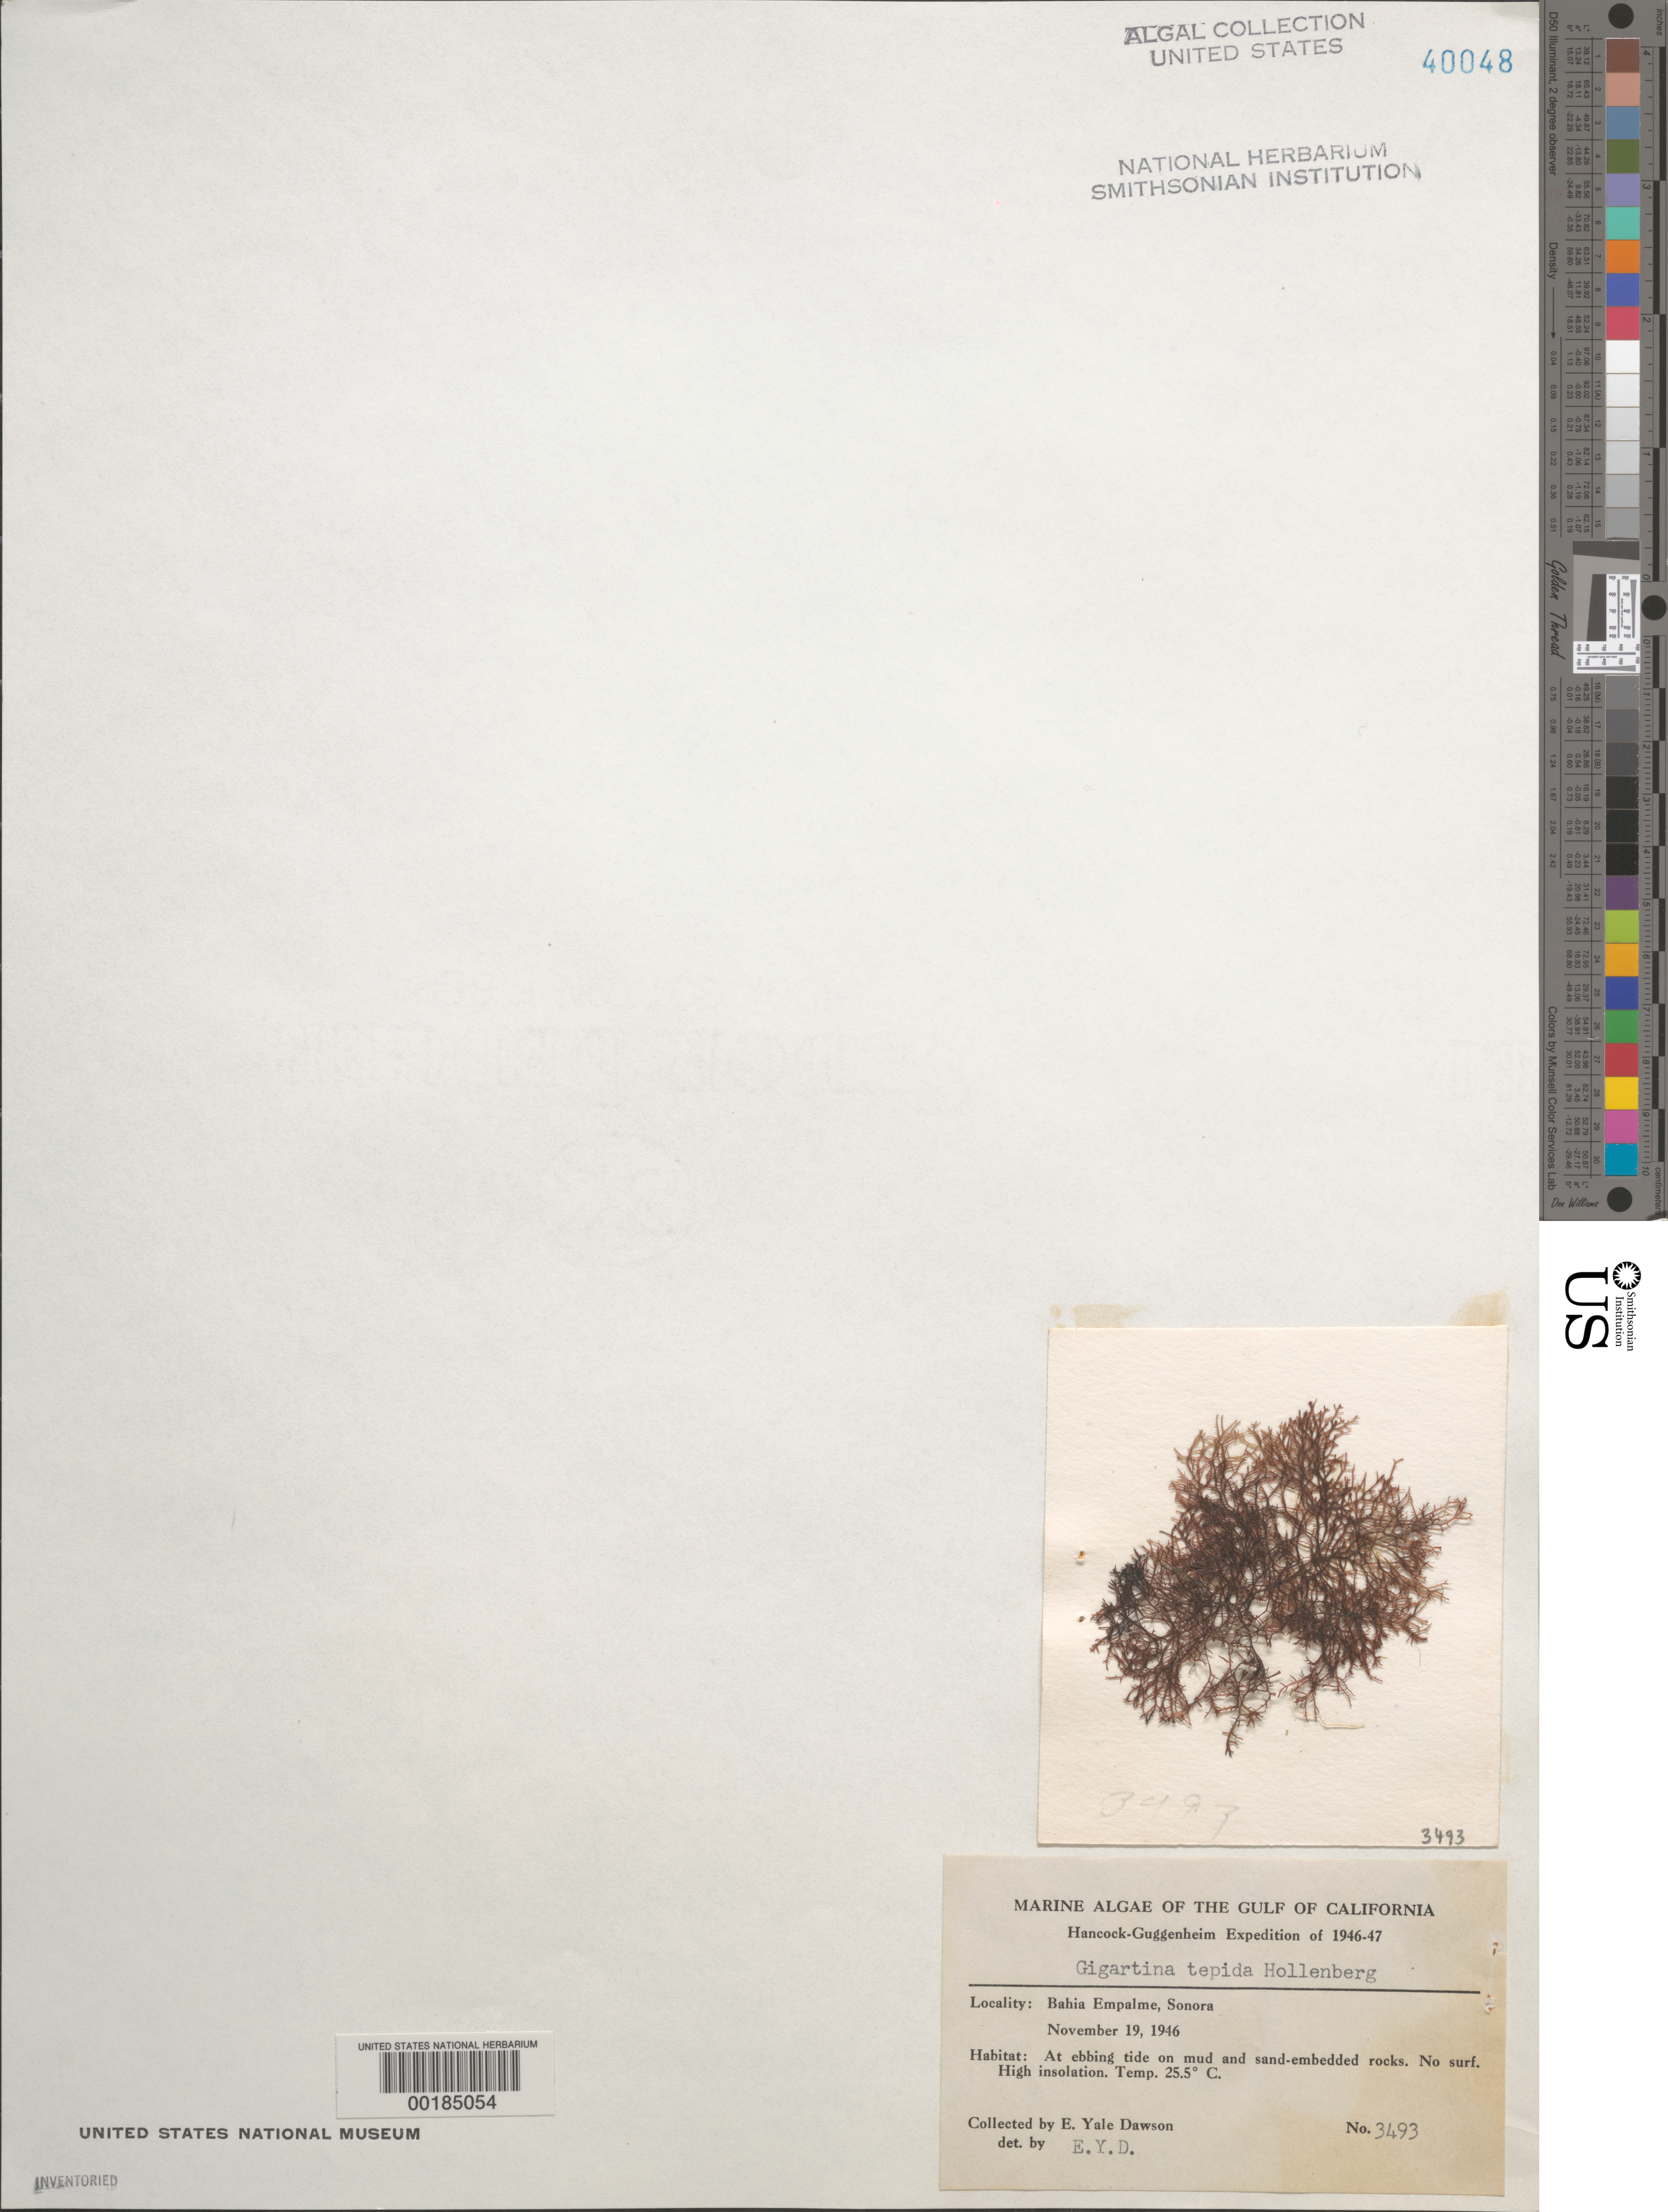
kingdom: Plantae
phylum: Rhodophyta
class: Florideophyceae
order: Gigartinales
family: Gigartinaceae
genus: Chondracanthus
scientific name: Chondracanthus tepidus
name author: (Hollenb.) Guiry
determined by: Algae name updating Project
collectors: E. Y. Dawson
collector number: EYD 3493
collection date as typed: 19 Nov 1946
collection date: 1946-11-19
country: Mexico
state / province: Sonora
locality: Bahia Empalme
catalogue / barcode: US 40048